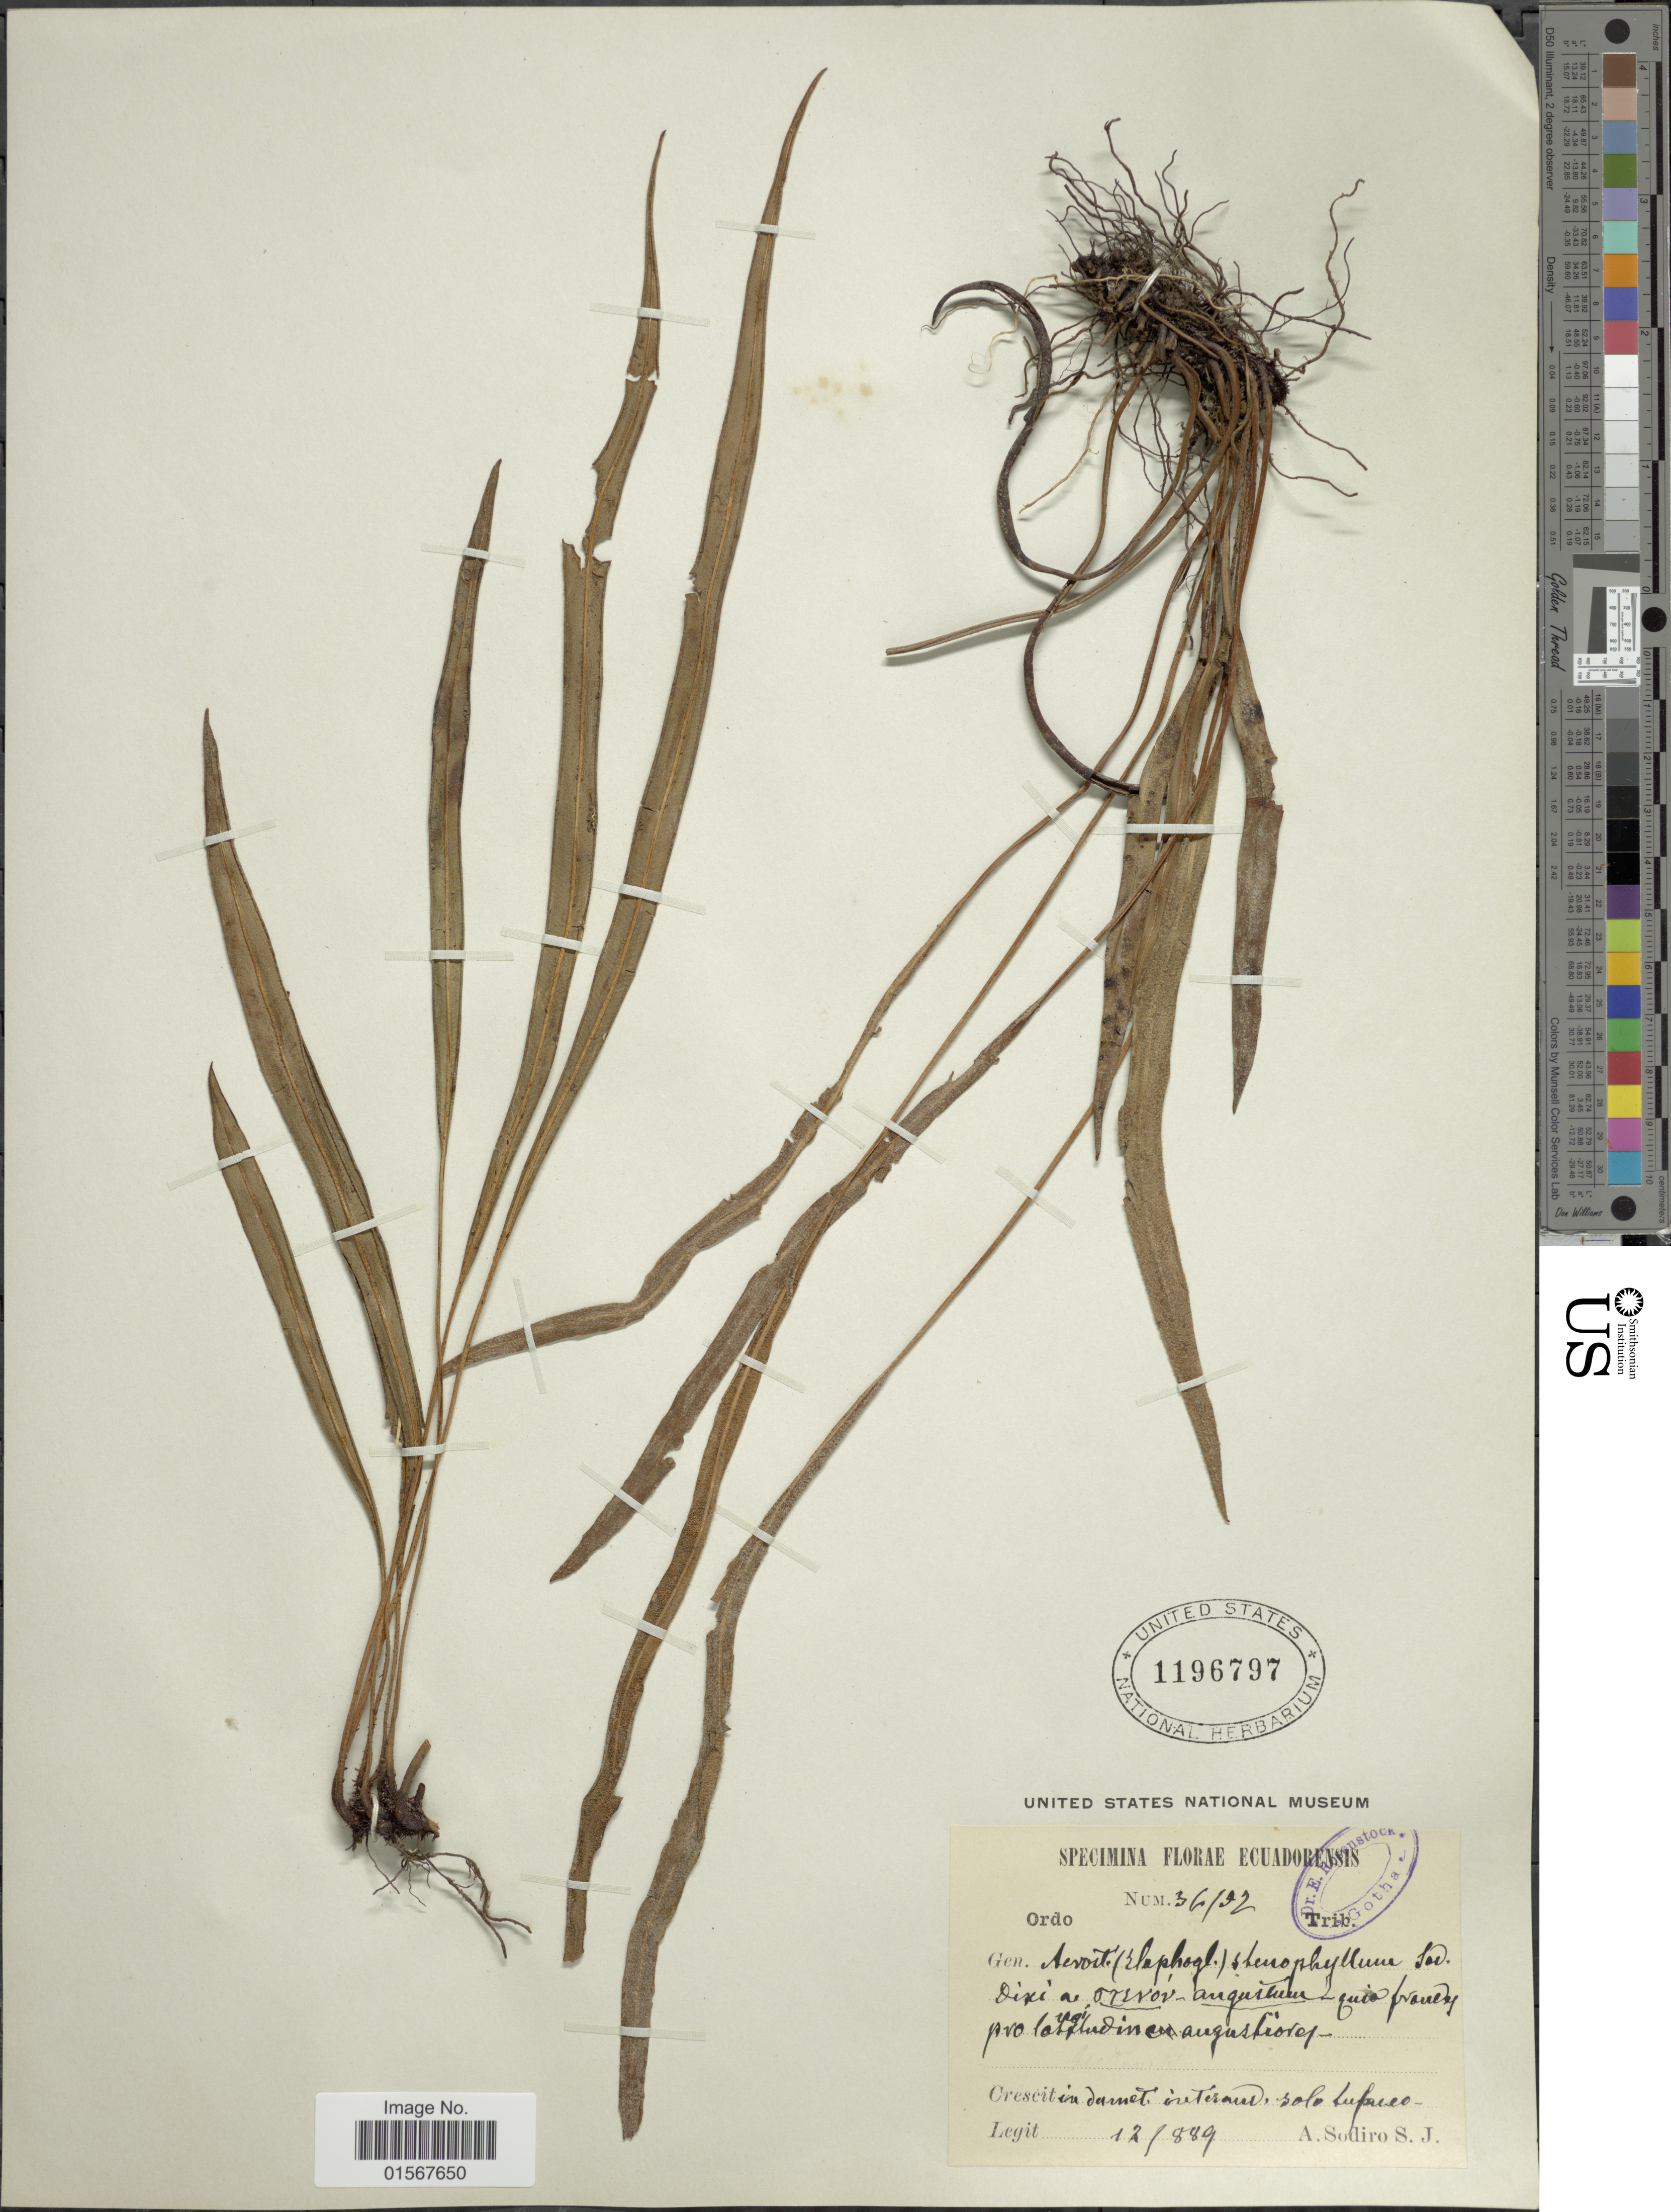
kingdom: Plantae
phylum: Tracheophyta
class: Polypodiopsida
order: Polypodiales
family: Dryopteridaceae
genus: Elaphoglossum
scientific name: Elaphoglossum stenophyllum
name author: (Sodiro) Diels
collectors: A. Sodiro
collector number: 36192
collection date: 1889-12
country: Ecuador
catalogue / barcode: US 1196797